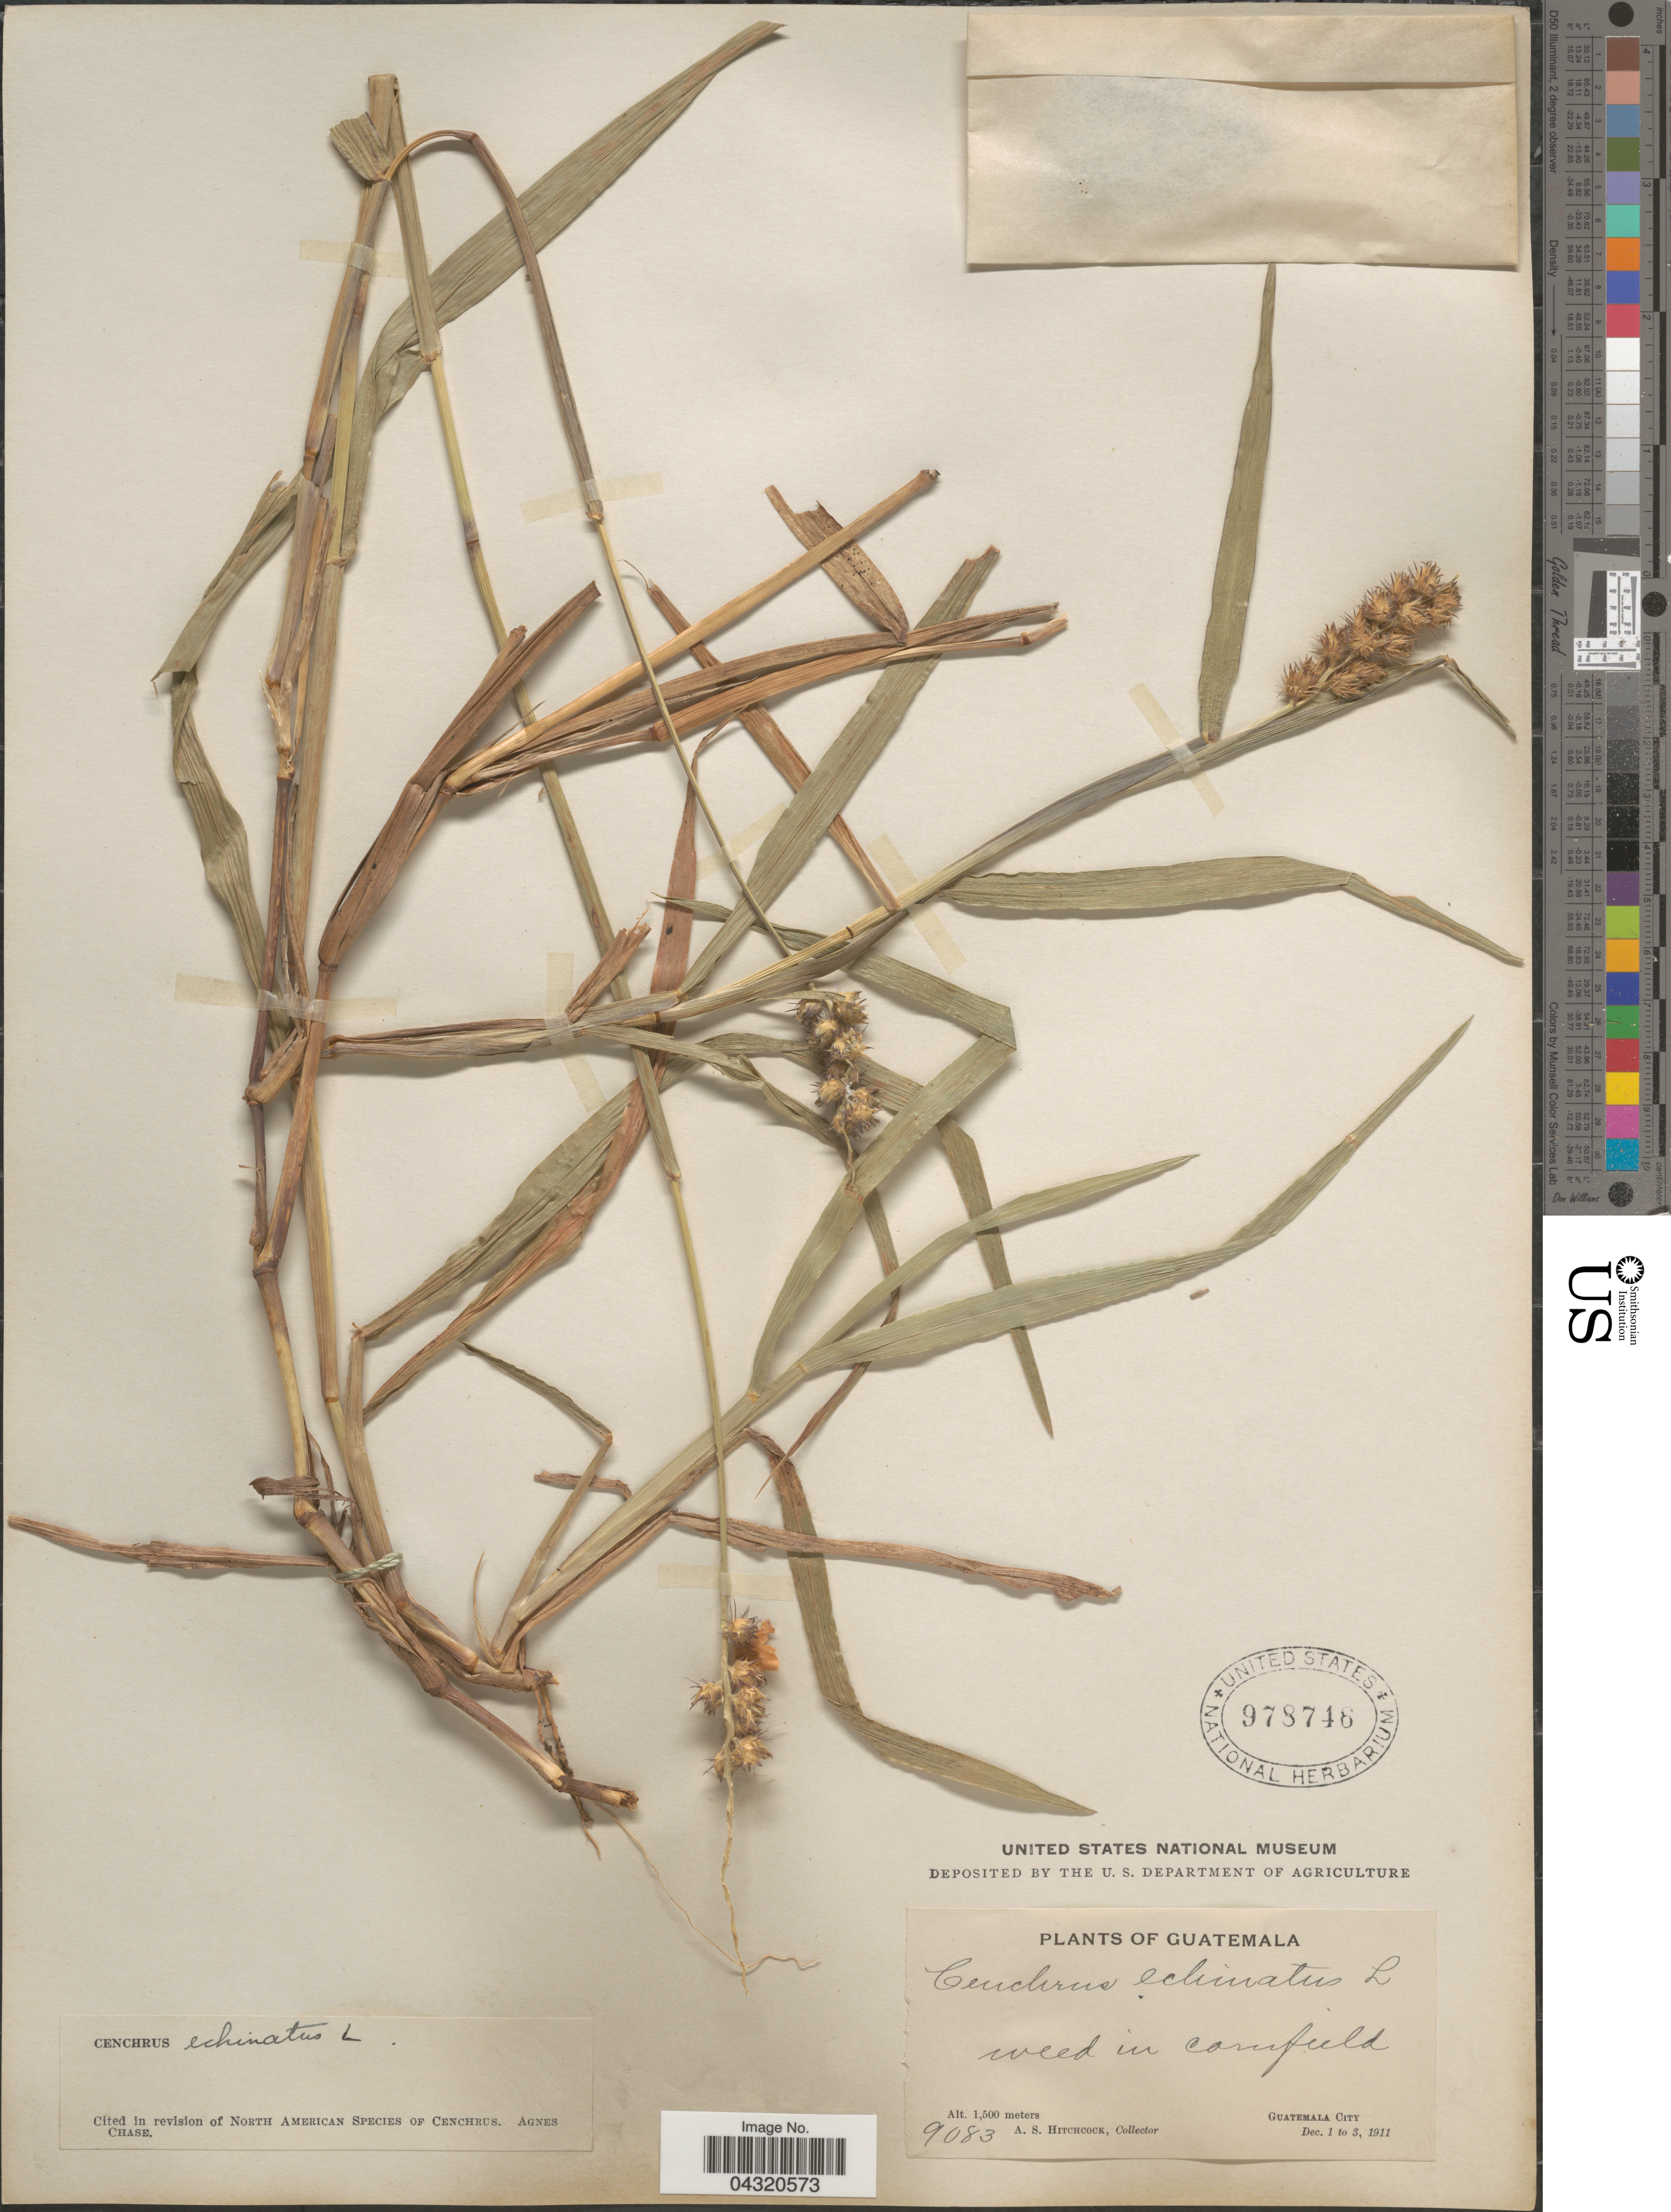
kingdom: Plantae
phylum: Tracheophyta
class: Liliopsida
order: Poales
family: Poaceae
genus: Cenchrus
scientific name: Cenchrus echinatus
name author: L.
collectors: A. S. Hitchcock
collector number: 9083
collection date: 1911-12-01/1911-12-03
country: Guatemala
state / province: Guatemala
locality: Weed in cornfield. Guatemala City.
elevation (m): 1500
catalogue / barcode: US 978746